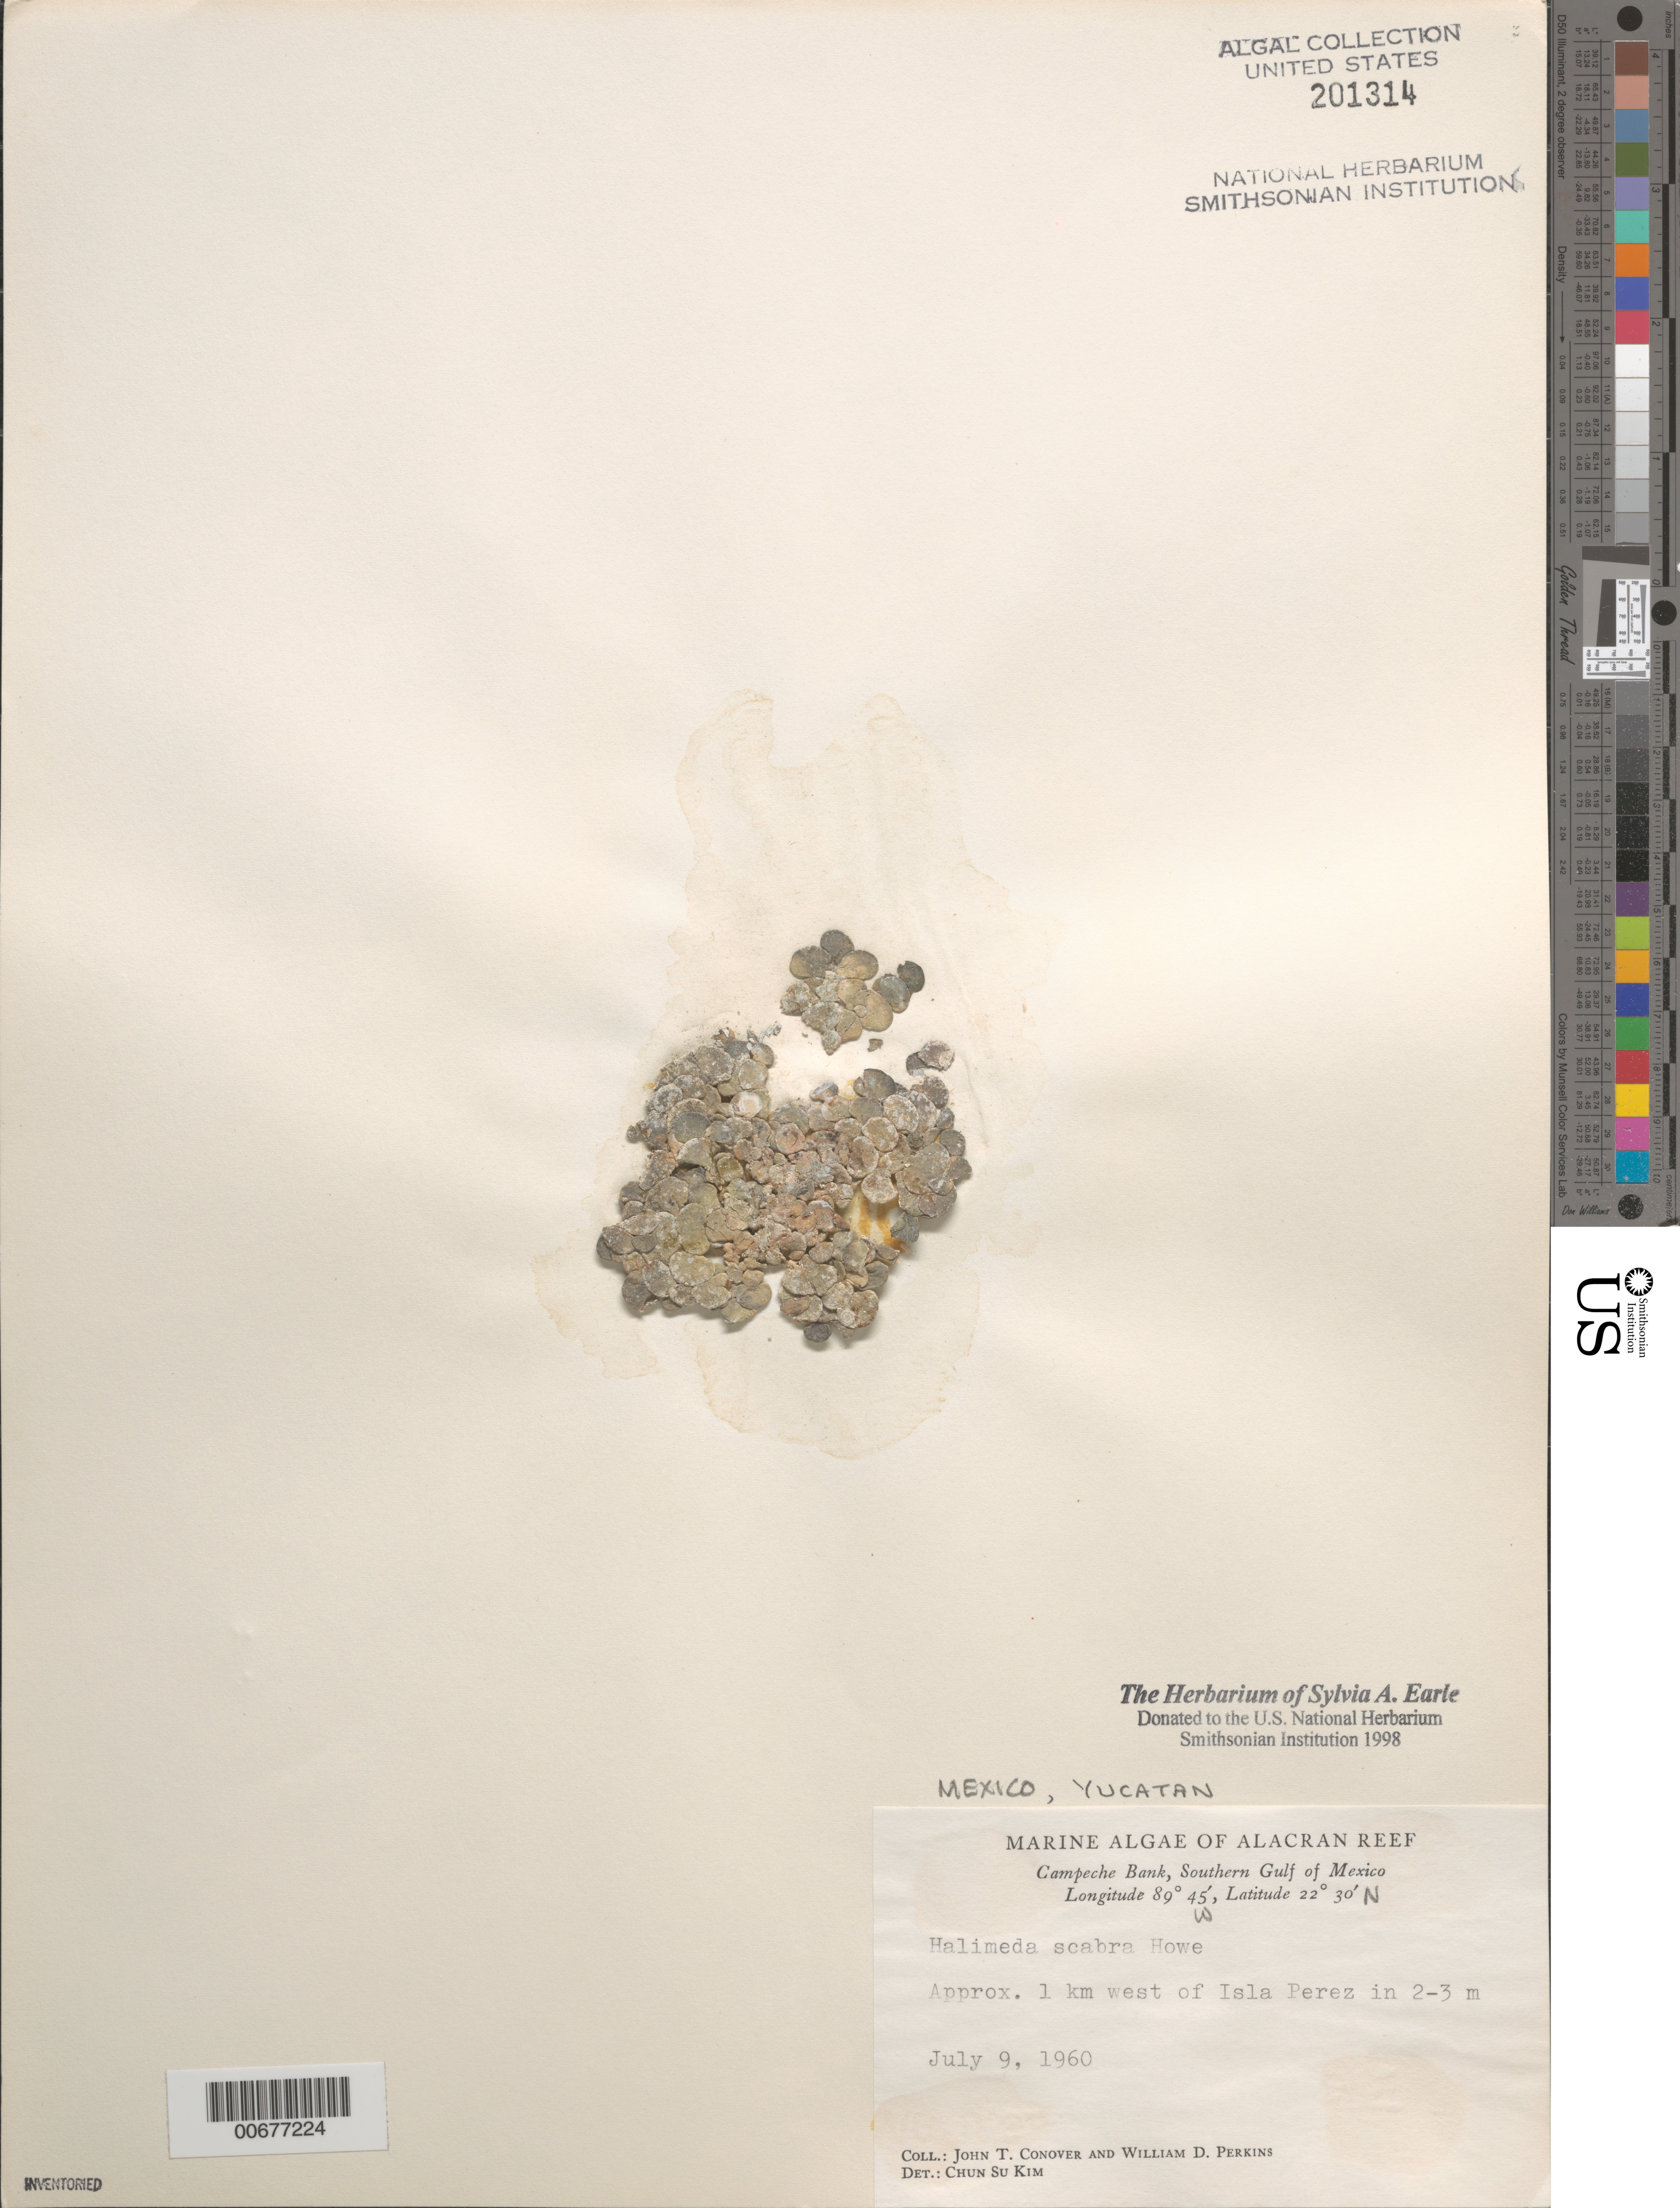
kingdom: Plantae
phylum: Chlorophyta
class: Ulvophyceae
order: Bryopsidales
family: Halimedaceae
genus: Halimeda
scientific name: Halimeda scabra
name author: M. Howe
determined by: Kim, Chun Su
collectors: J. T. Conover & W. D. Perkins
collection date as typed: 09 Jul 1960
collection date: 1960-07-09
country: Mexico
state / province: Yucatan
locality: Alacran Reef, ca. 1 km west of Isla Perez, Campeche Bank, southern Gulf of Mexico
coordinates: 22 30' N, 89 45' W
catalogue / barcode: US 201314